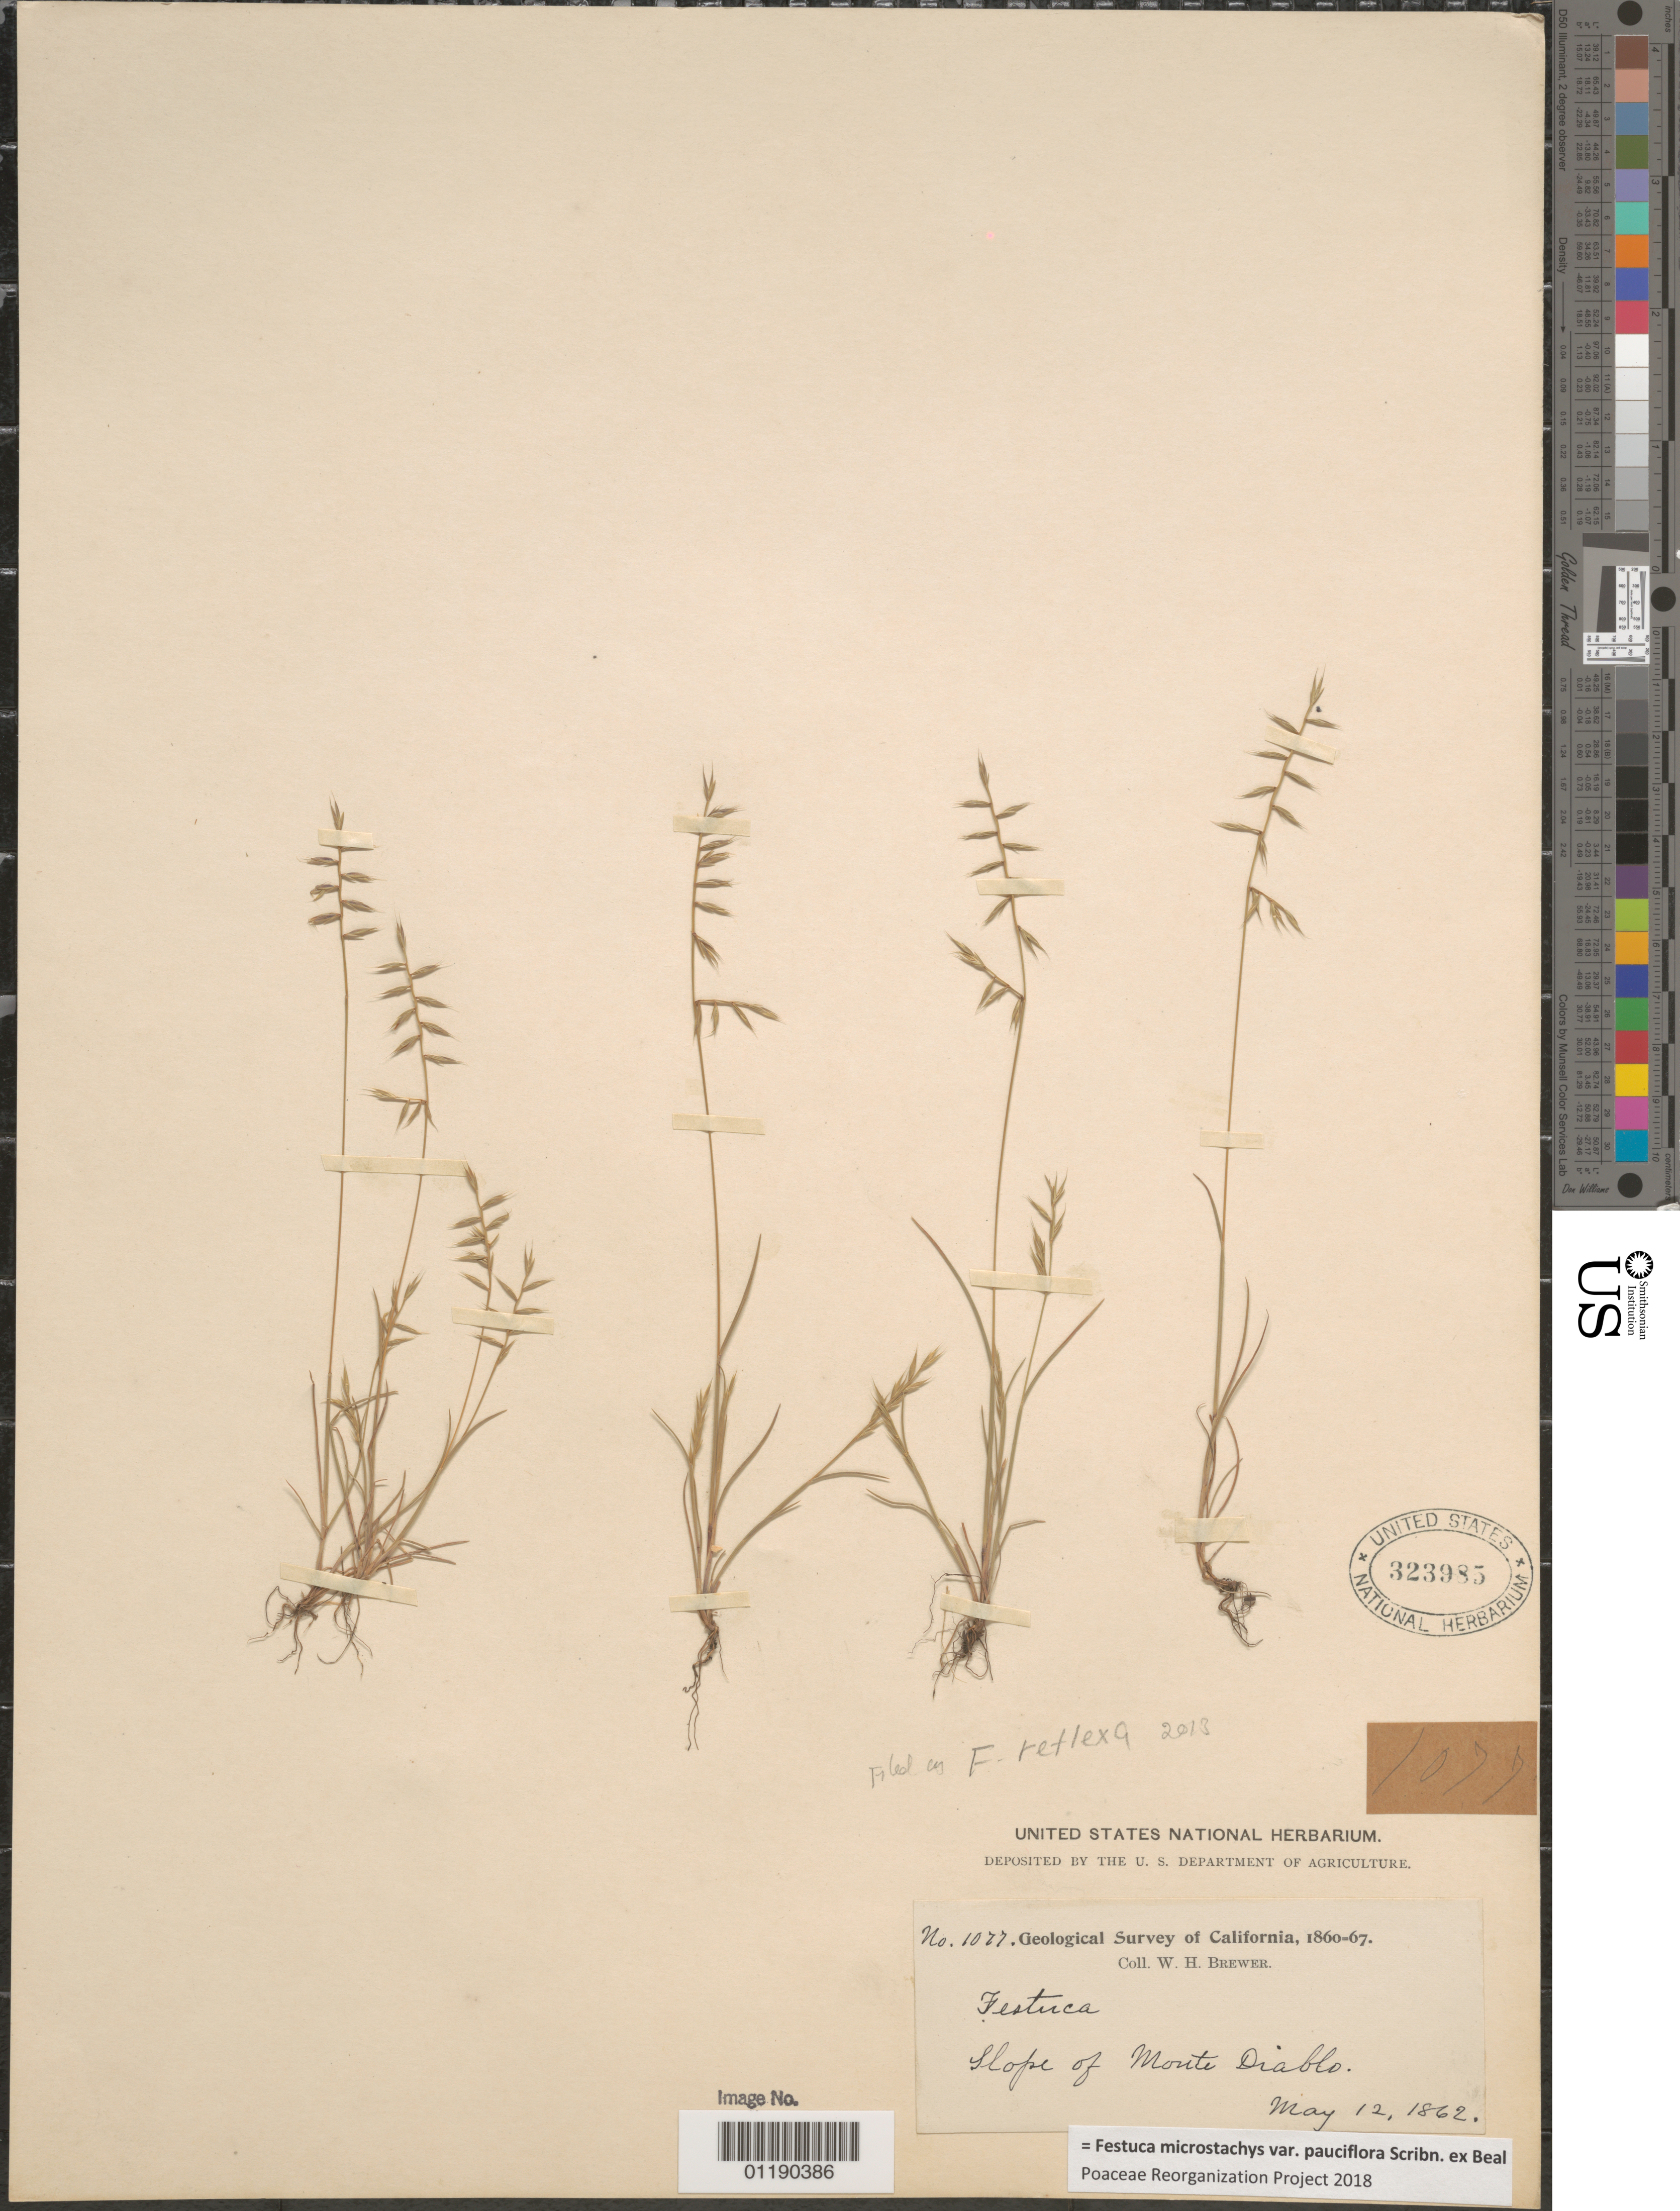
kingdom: Plantae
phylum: Tracheophyta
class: Liliopsida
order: Poales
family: Poaceae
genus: Festuca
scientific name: Festuca microstachys var. pauciflora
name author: Scribn. ex W.J. Beal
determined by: Poaceae Reorganization Project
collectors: W. H. Brewer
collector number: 1077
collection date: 1862-05-12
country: United States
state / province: California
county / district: Contra Costa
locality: Slope of Monte Diablo.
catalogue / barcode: US 323985